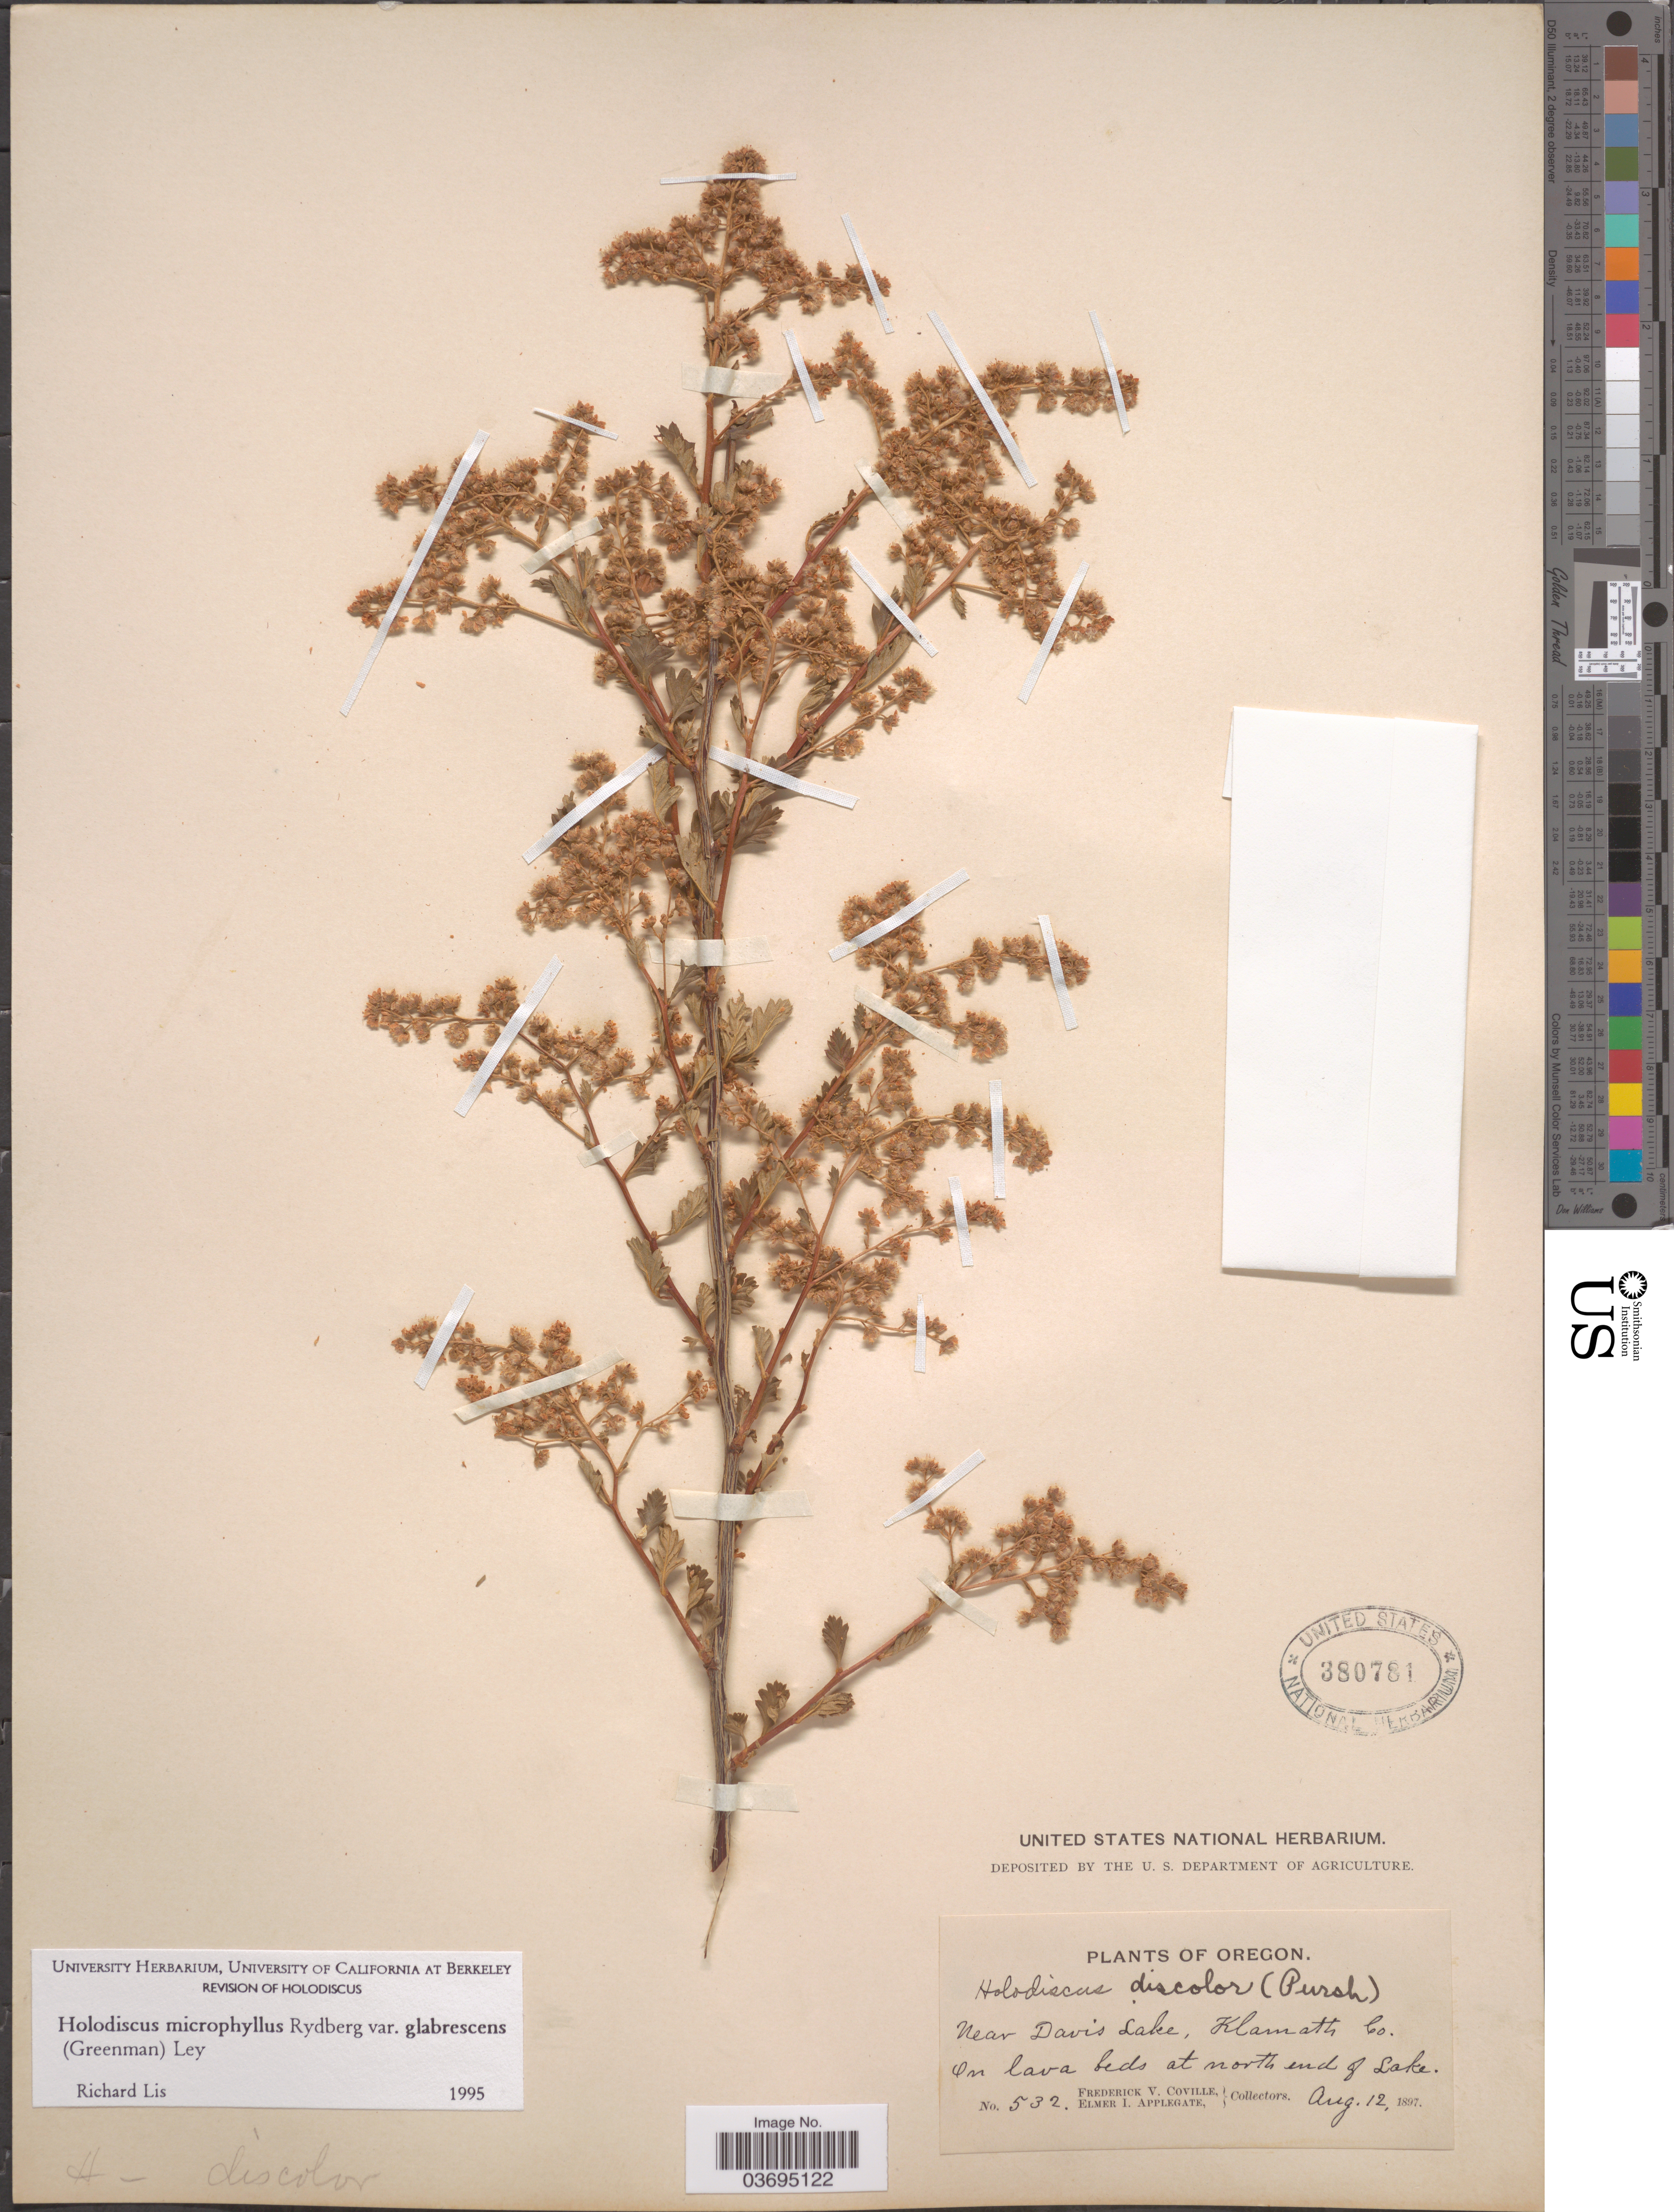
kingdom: Plantae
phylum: Tracheophyta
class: Magnoliopsida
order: Rosales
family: Rosaceae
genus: Holodiscus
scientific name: Holodiscus discolor var. glabrescens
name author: (Greenm.) Jeps.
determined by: Strong, Mark T., (BOT), Smithsonian Institution - National Museum of Natural History (UNITED STATES)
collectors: F. V. Coville & E. I. Applegate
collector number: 532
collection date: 1897-08-12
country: United States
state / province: Oregon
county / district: Klamath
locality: Near Davis Lake, Klamath Co. On lava beds at north end of Lake.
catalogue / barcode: US 380781